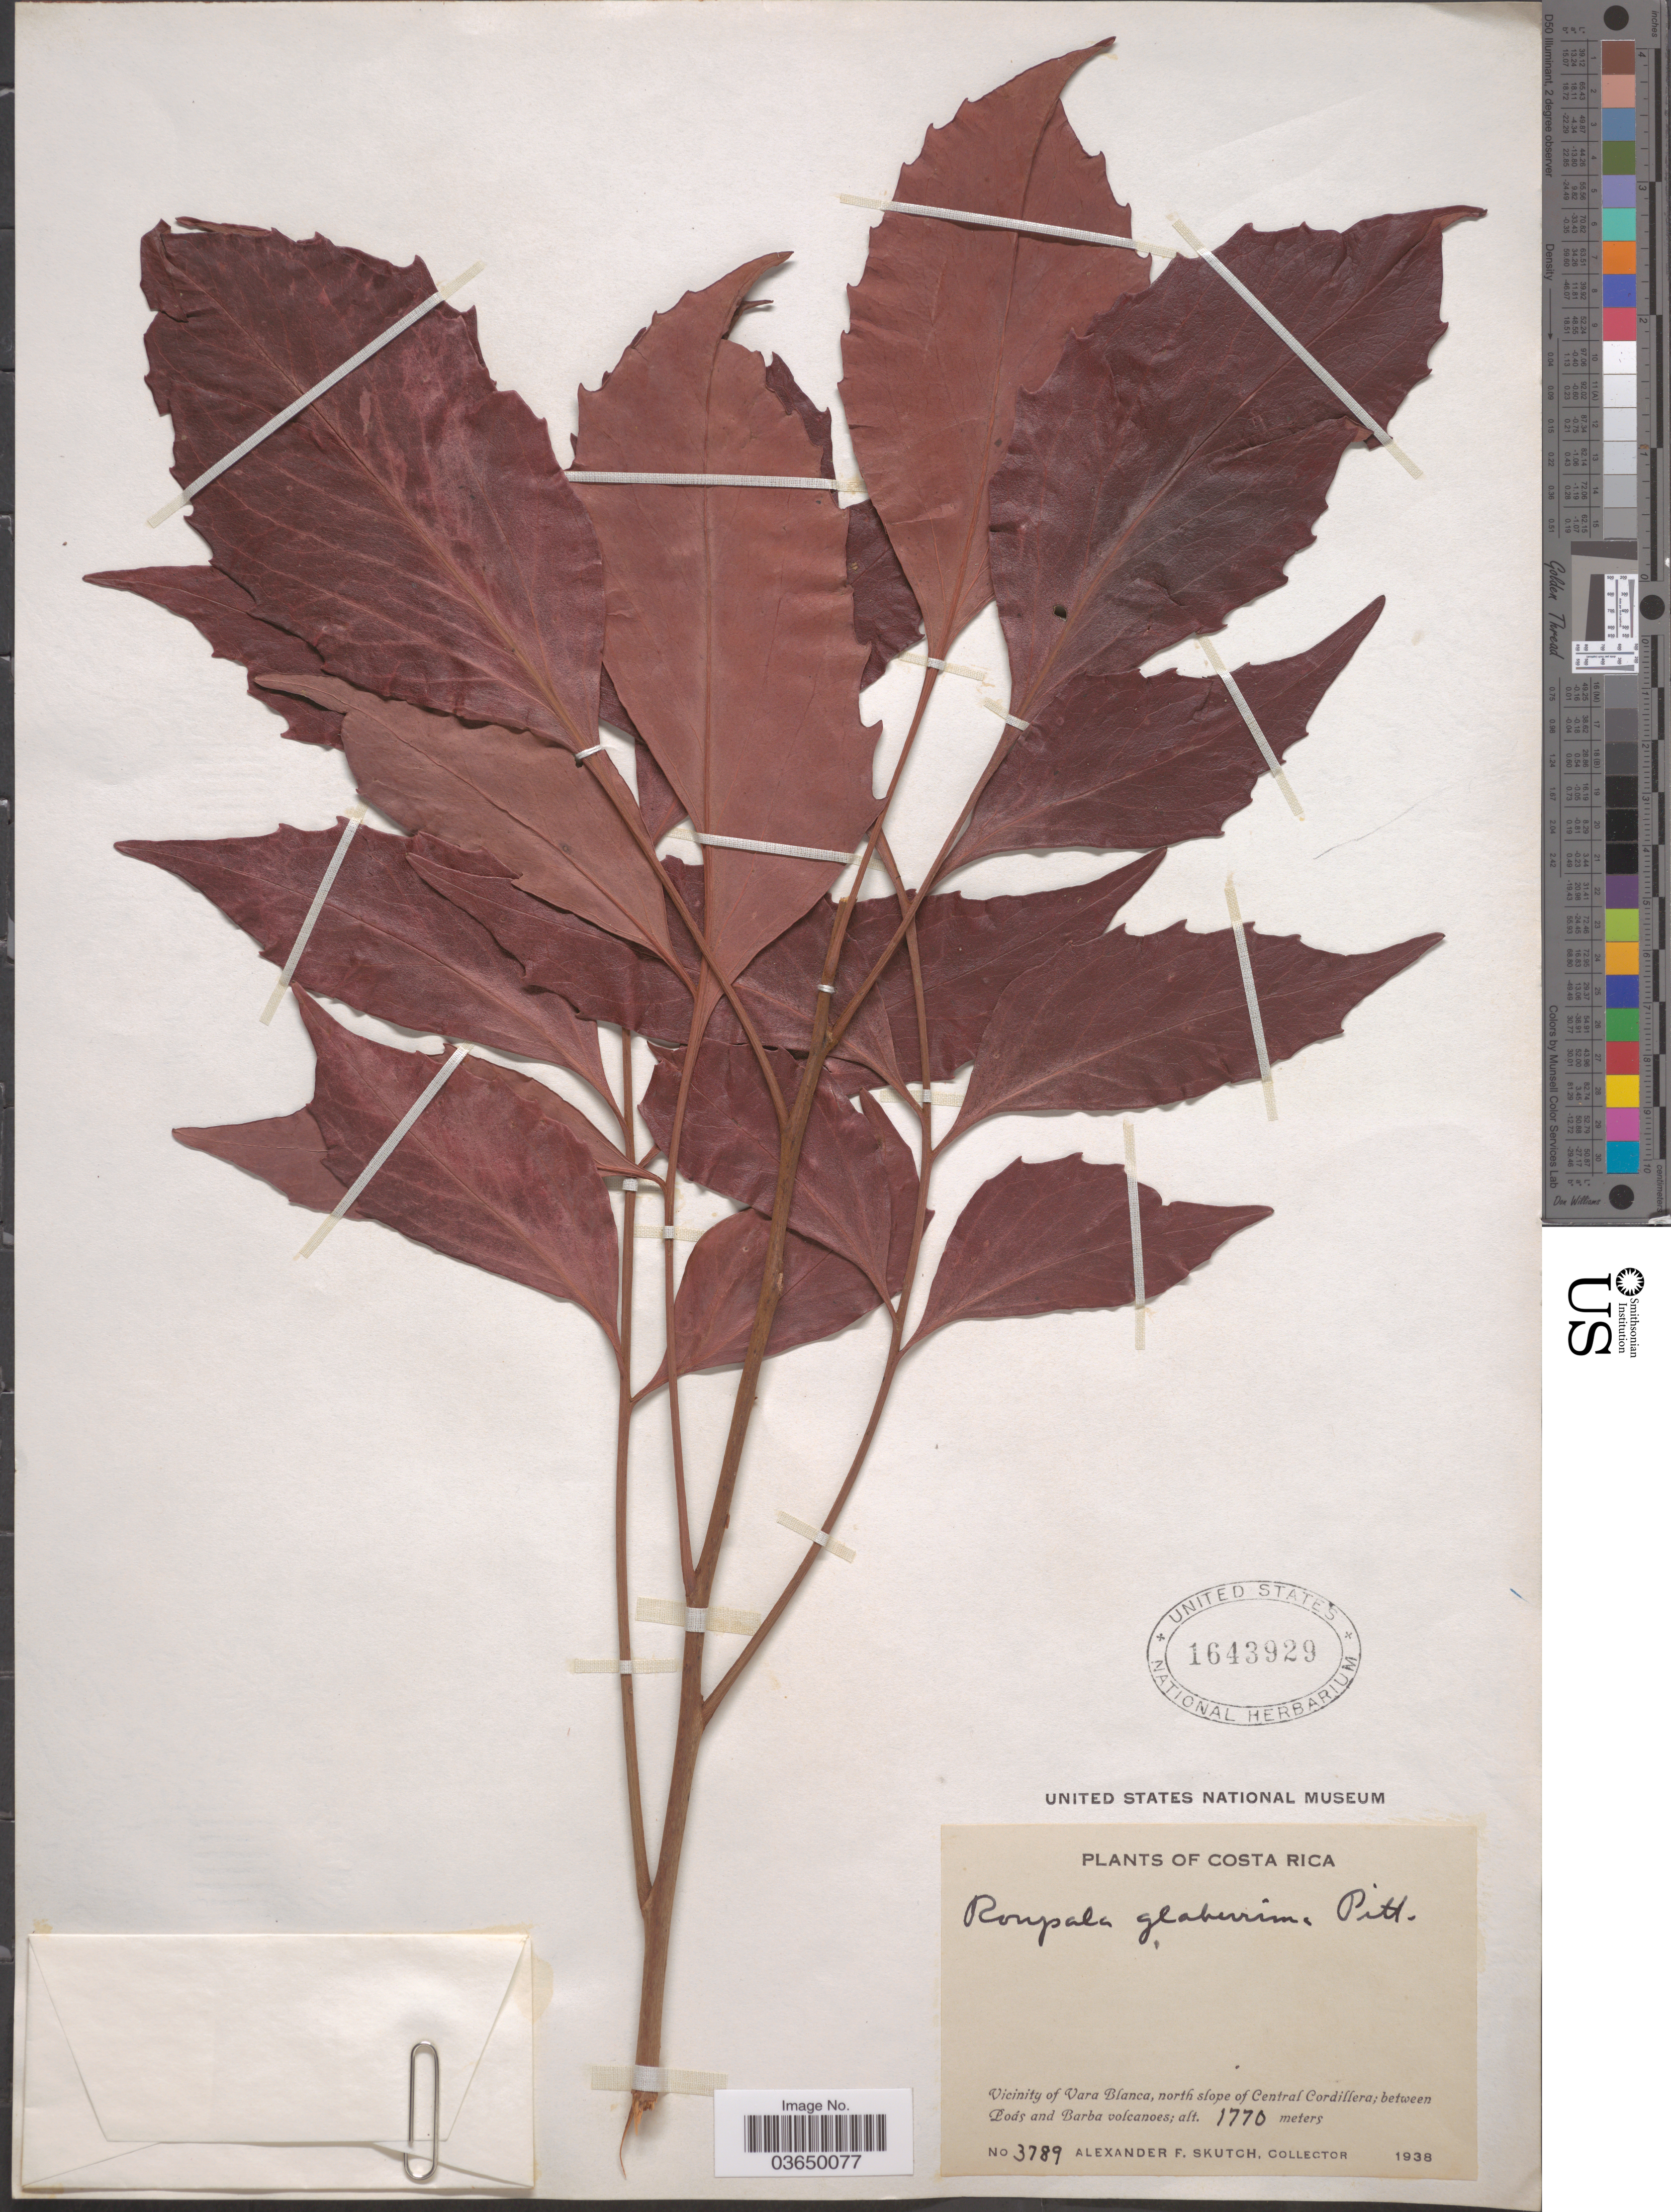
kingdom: Plantae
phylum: Tracheophyta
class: Magnoliopsida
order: Proteales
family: Proteaceae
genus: Roupala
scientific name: Roupala glaberrima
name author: Pittier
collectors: A. F. Skutch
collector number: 3789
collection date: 1938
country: Costa Rica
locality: Vicinity of Vara Blanca, north slope of Central Cordillera; between Poás and Barba volcanoes.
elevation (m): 1770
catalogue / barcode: US 1643929